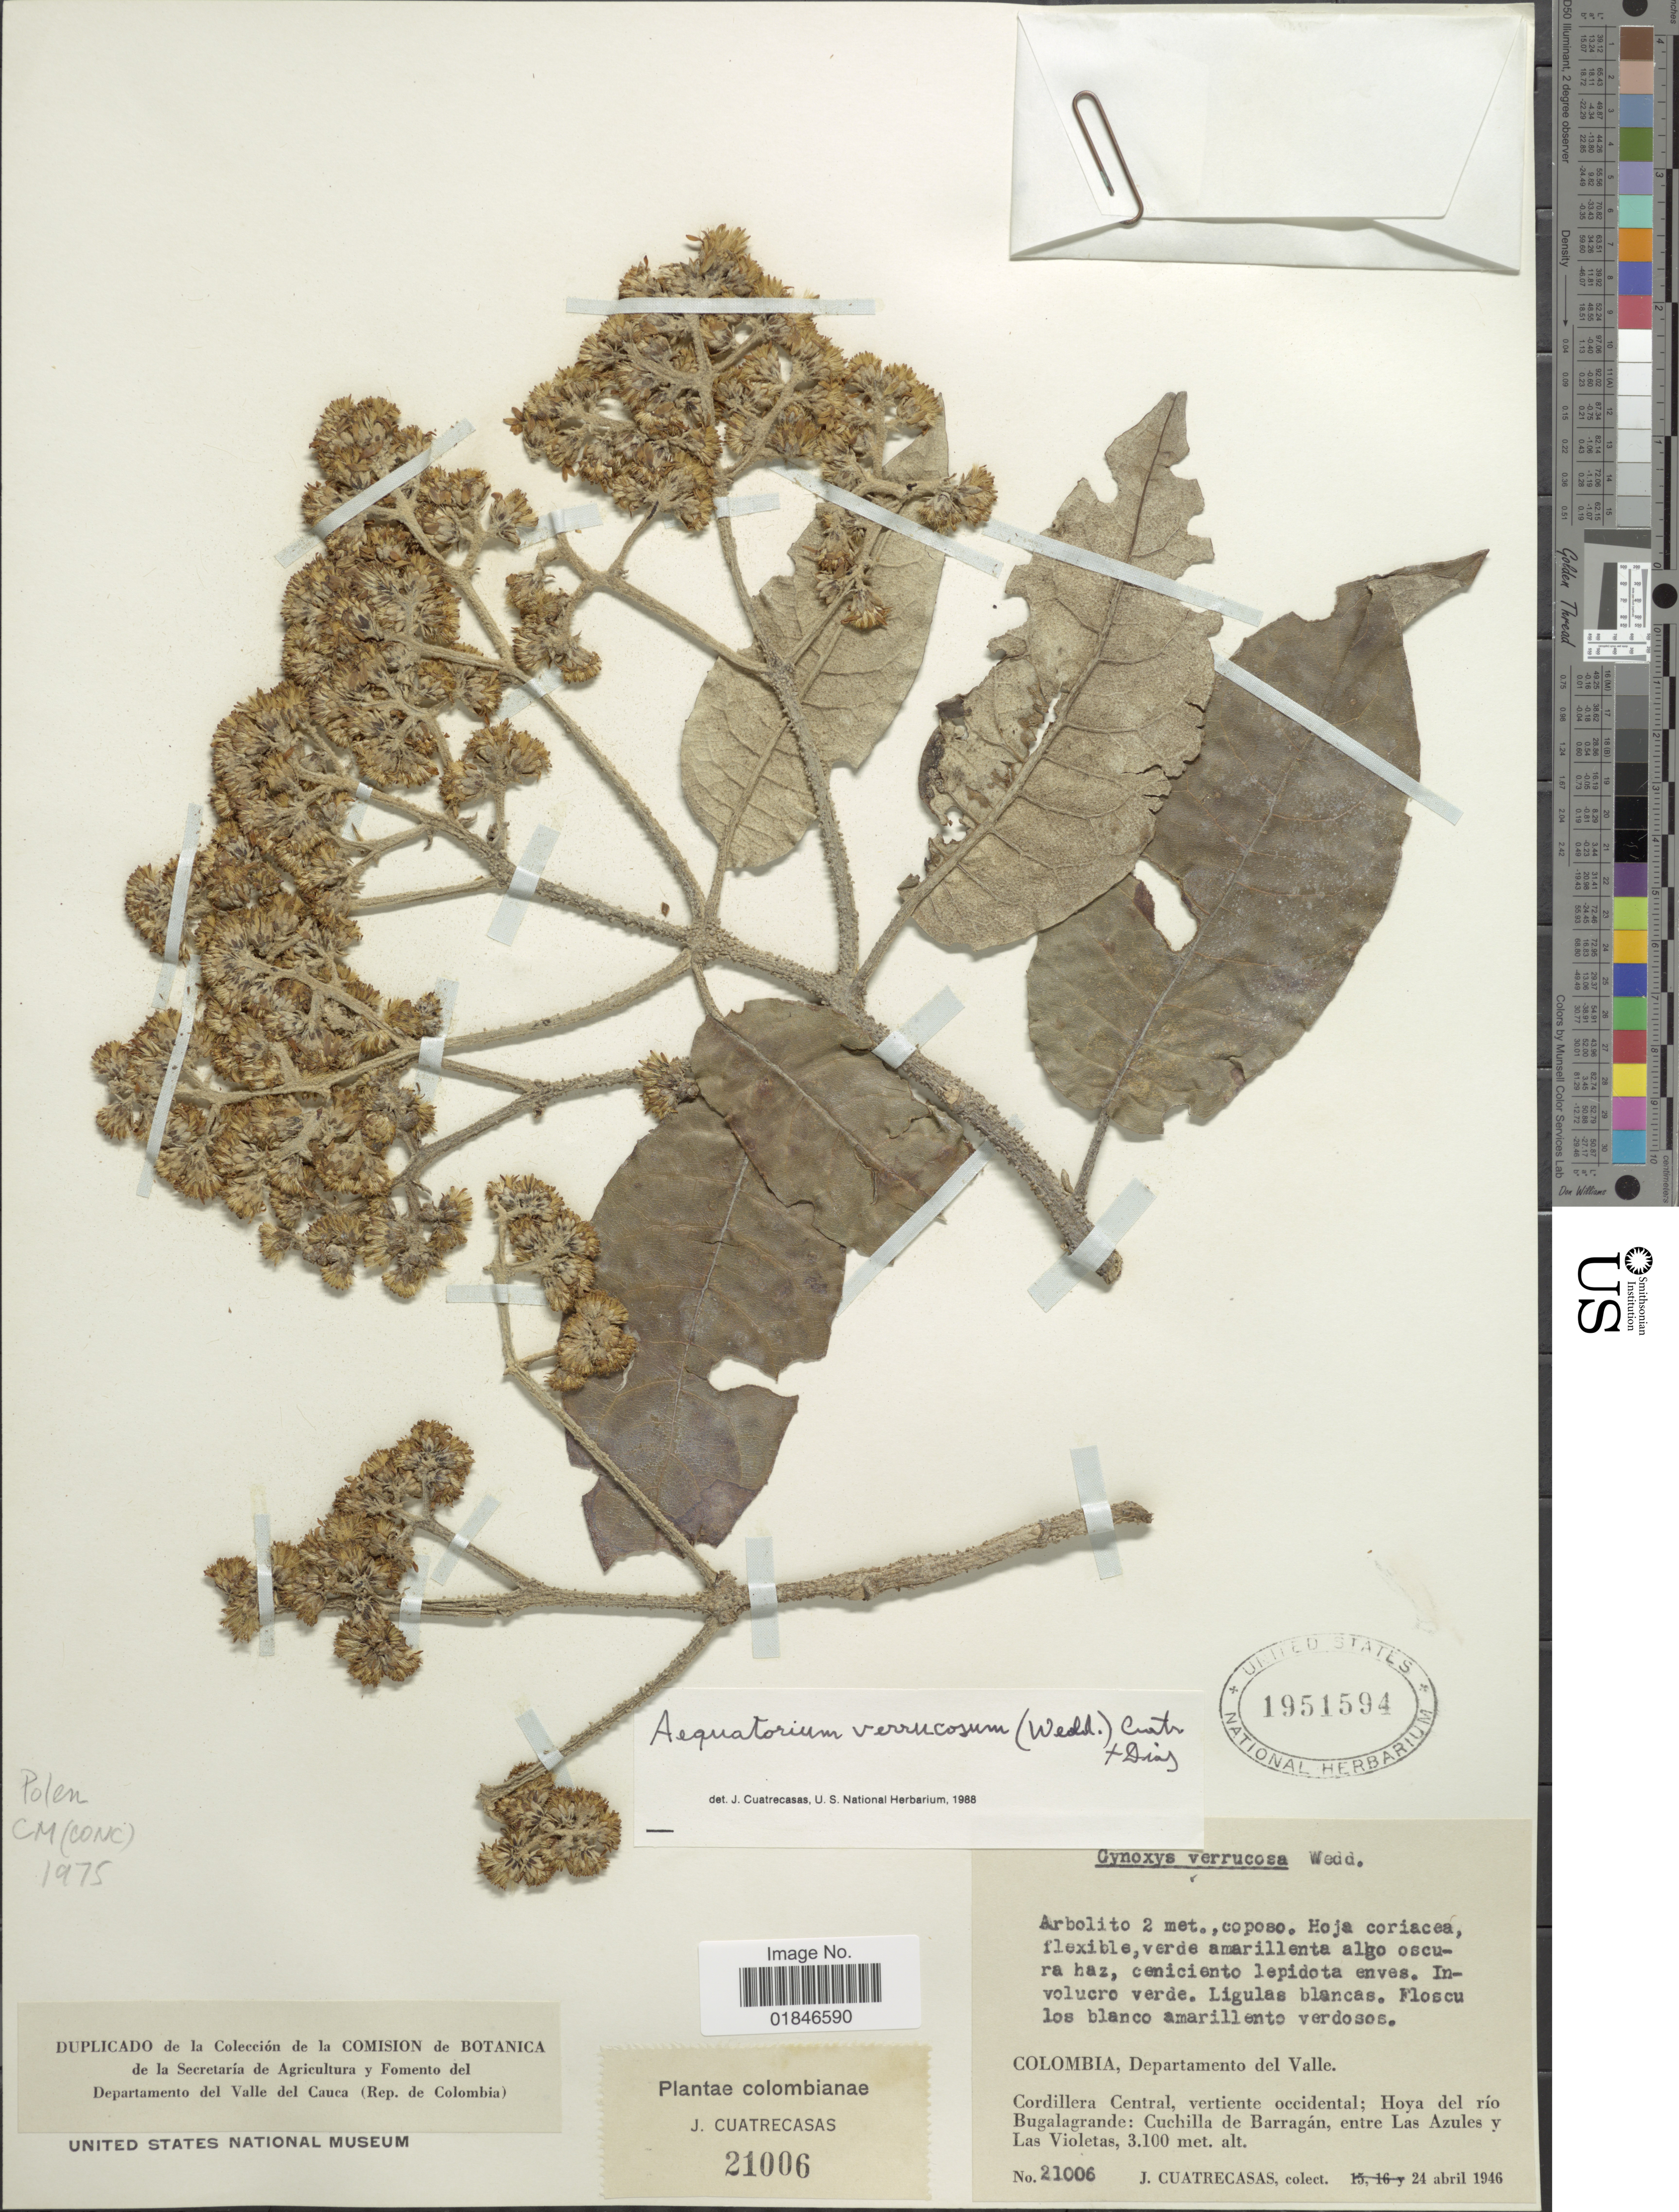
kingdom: Plantae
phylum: Tracheophyta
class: Magnoliopsida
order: Asterales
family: Asteraceae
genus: Aequatorium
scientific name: Aequatorium verrucosum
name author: (Wedd.) S. Díaz & Cuatrec.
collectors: J. Cuatrecasas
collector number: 21006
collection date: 1946-04-24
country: Colombia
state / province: Valle del Cauca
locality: Departamento del Valle. Cordillera Central, vertiente occidental; Hoya del rio Bugalagrande; Cuchilla de Barragan, entre Las Azules y Las Violetas.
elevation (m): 3100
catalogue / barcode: US 1951594